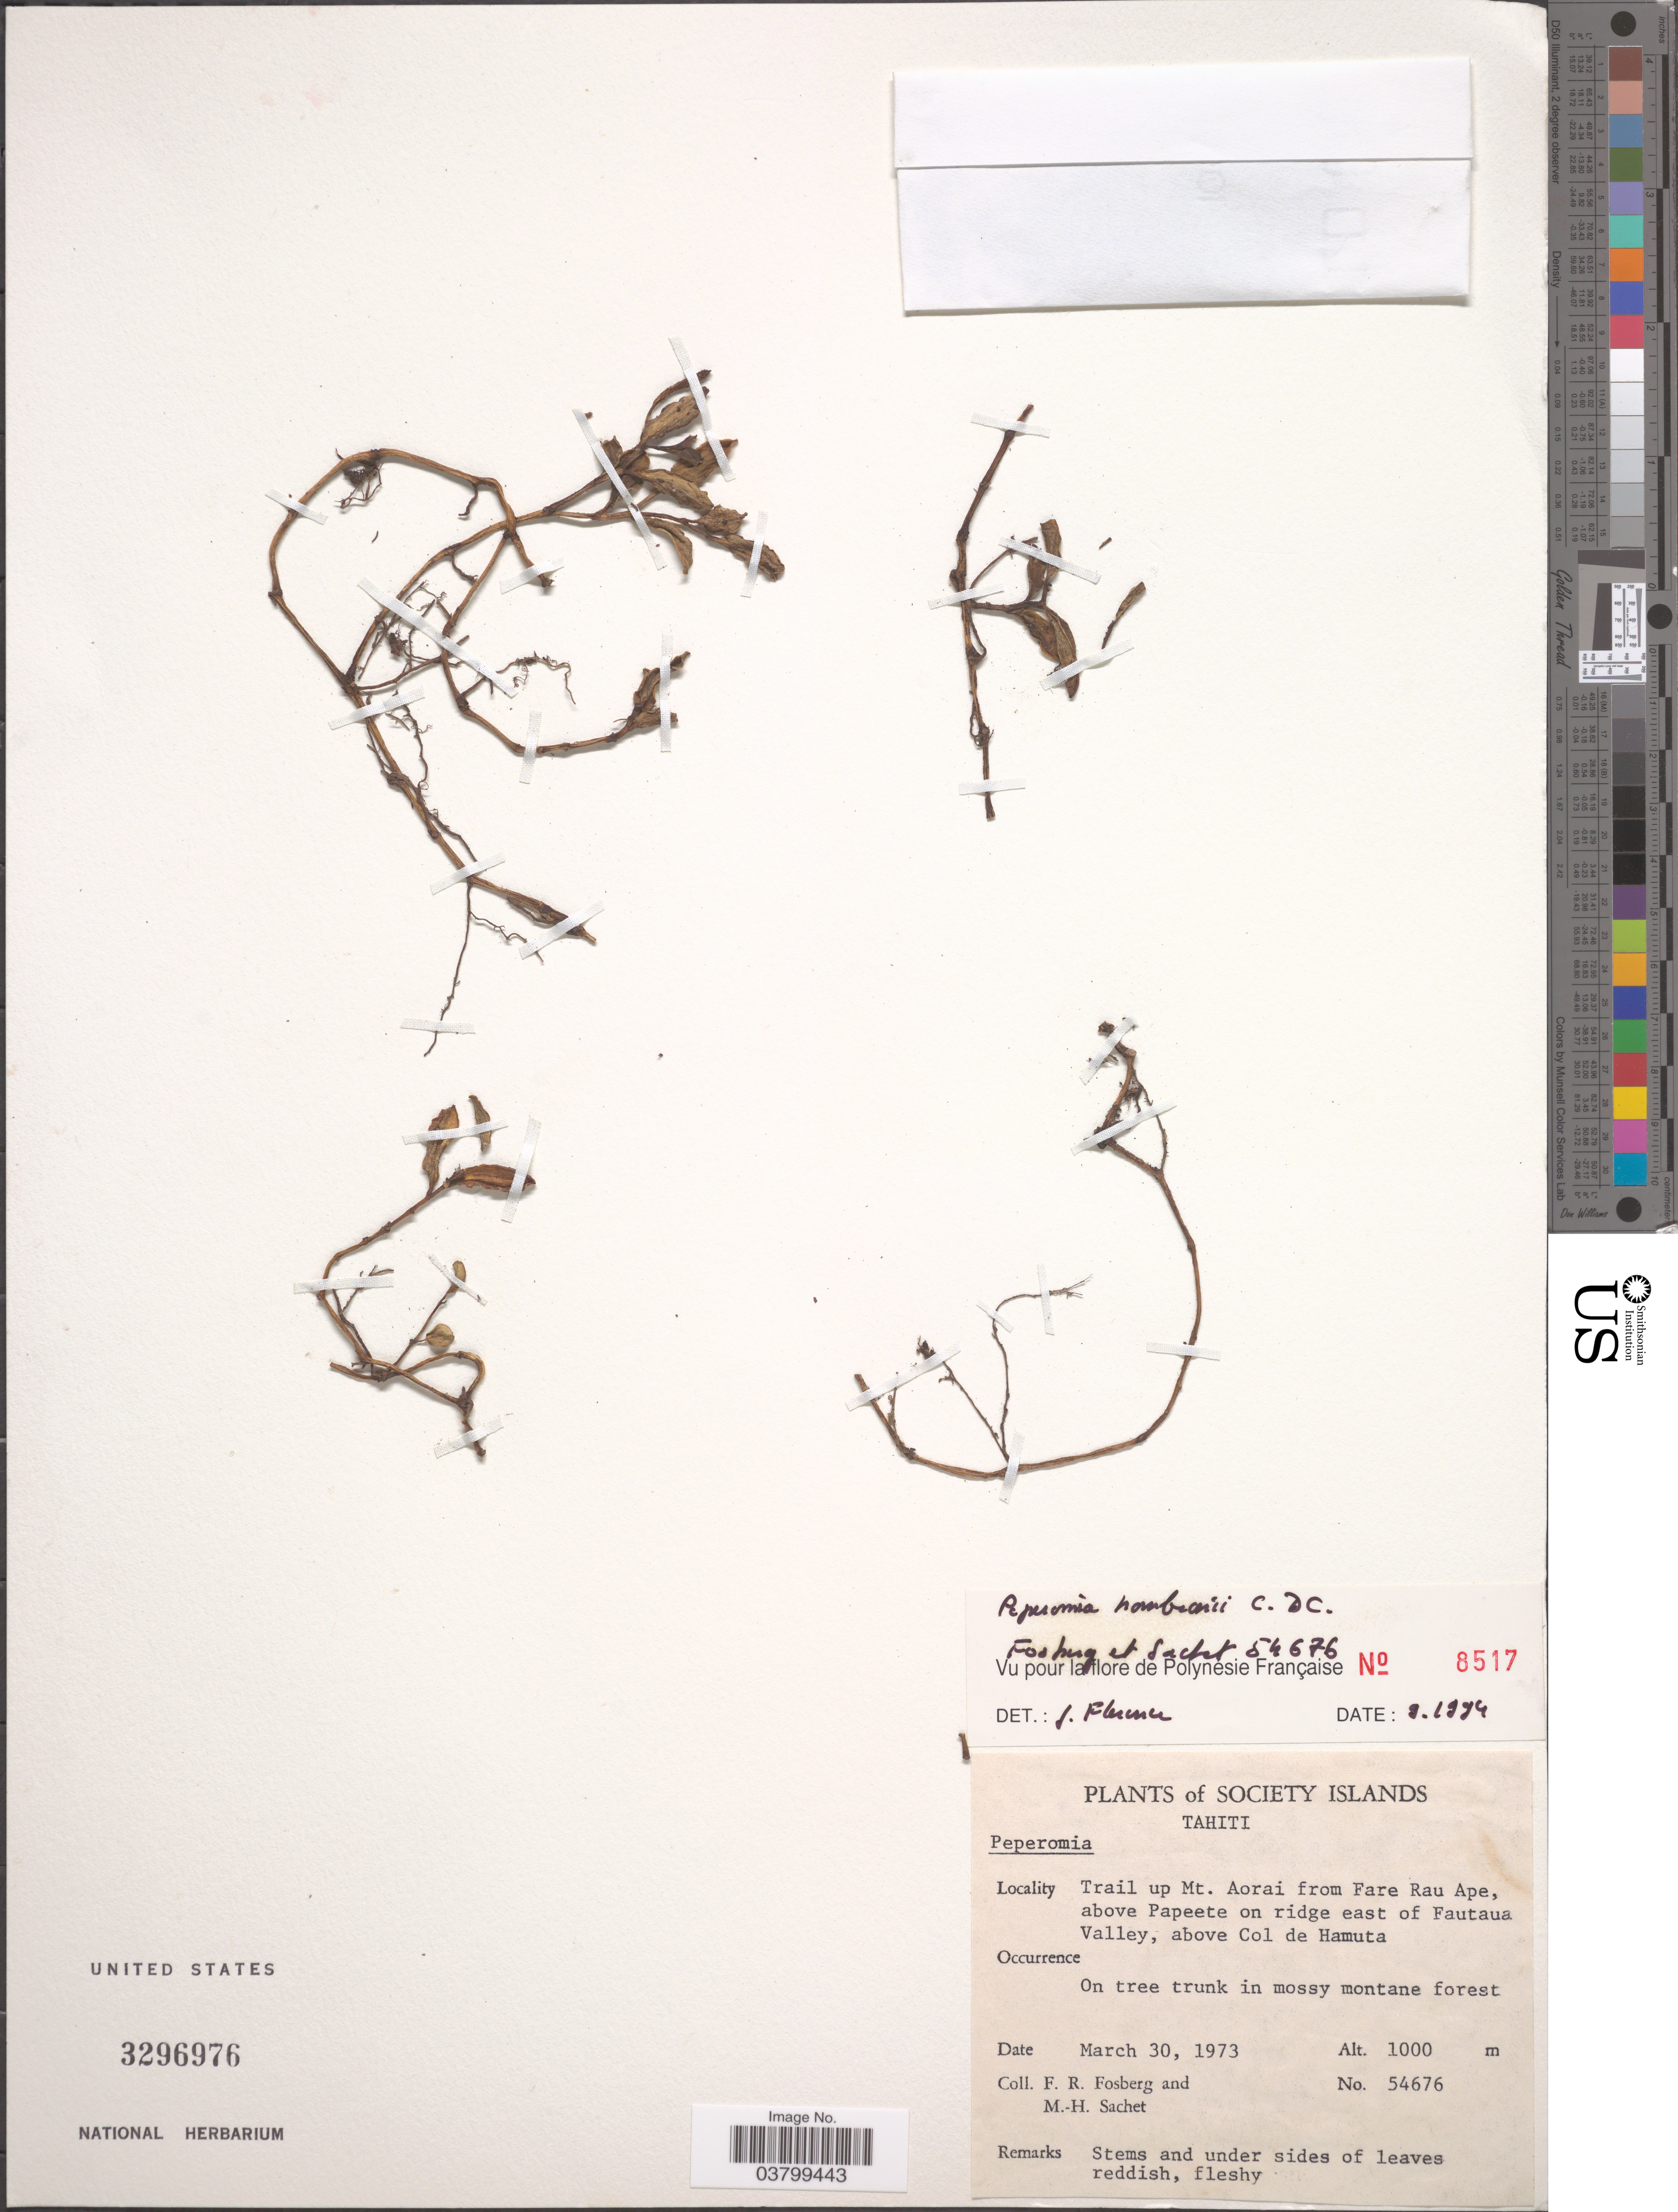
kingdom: Plantae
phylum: Tracheophyta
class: Magnoliopsida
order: Piperales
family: Piperaceae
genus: Peperomia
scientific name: Peperomia hombronii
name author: C. DC.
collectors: F. R. Fosberg & M.-H. Sachet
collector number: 54676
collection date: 1973-03-30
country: French Polynesia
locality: Society Islands. Tahiti. Trail up Mt. Aorai from Fare Rau Ape, above Papeete on ridge east of Fautaua Valley, above Col de Hamuta.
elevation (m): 1000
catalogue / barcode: US 3296976